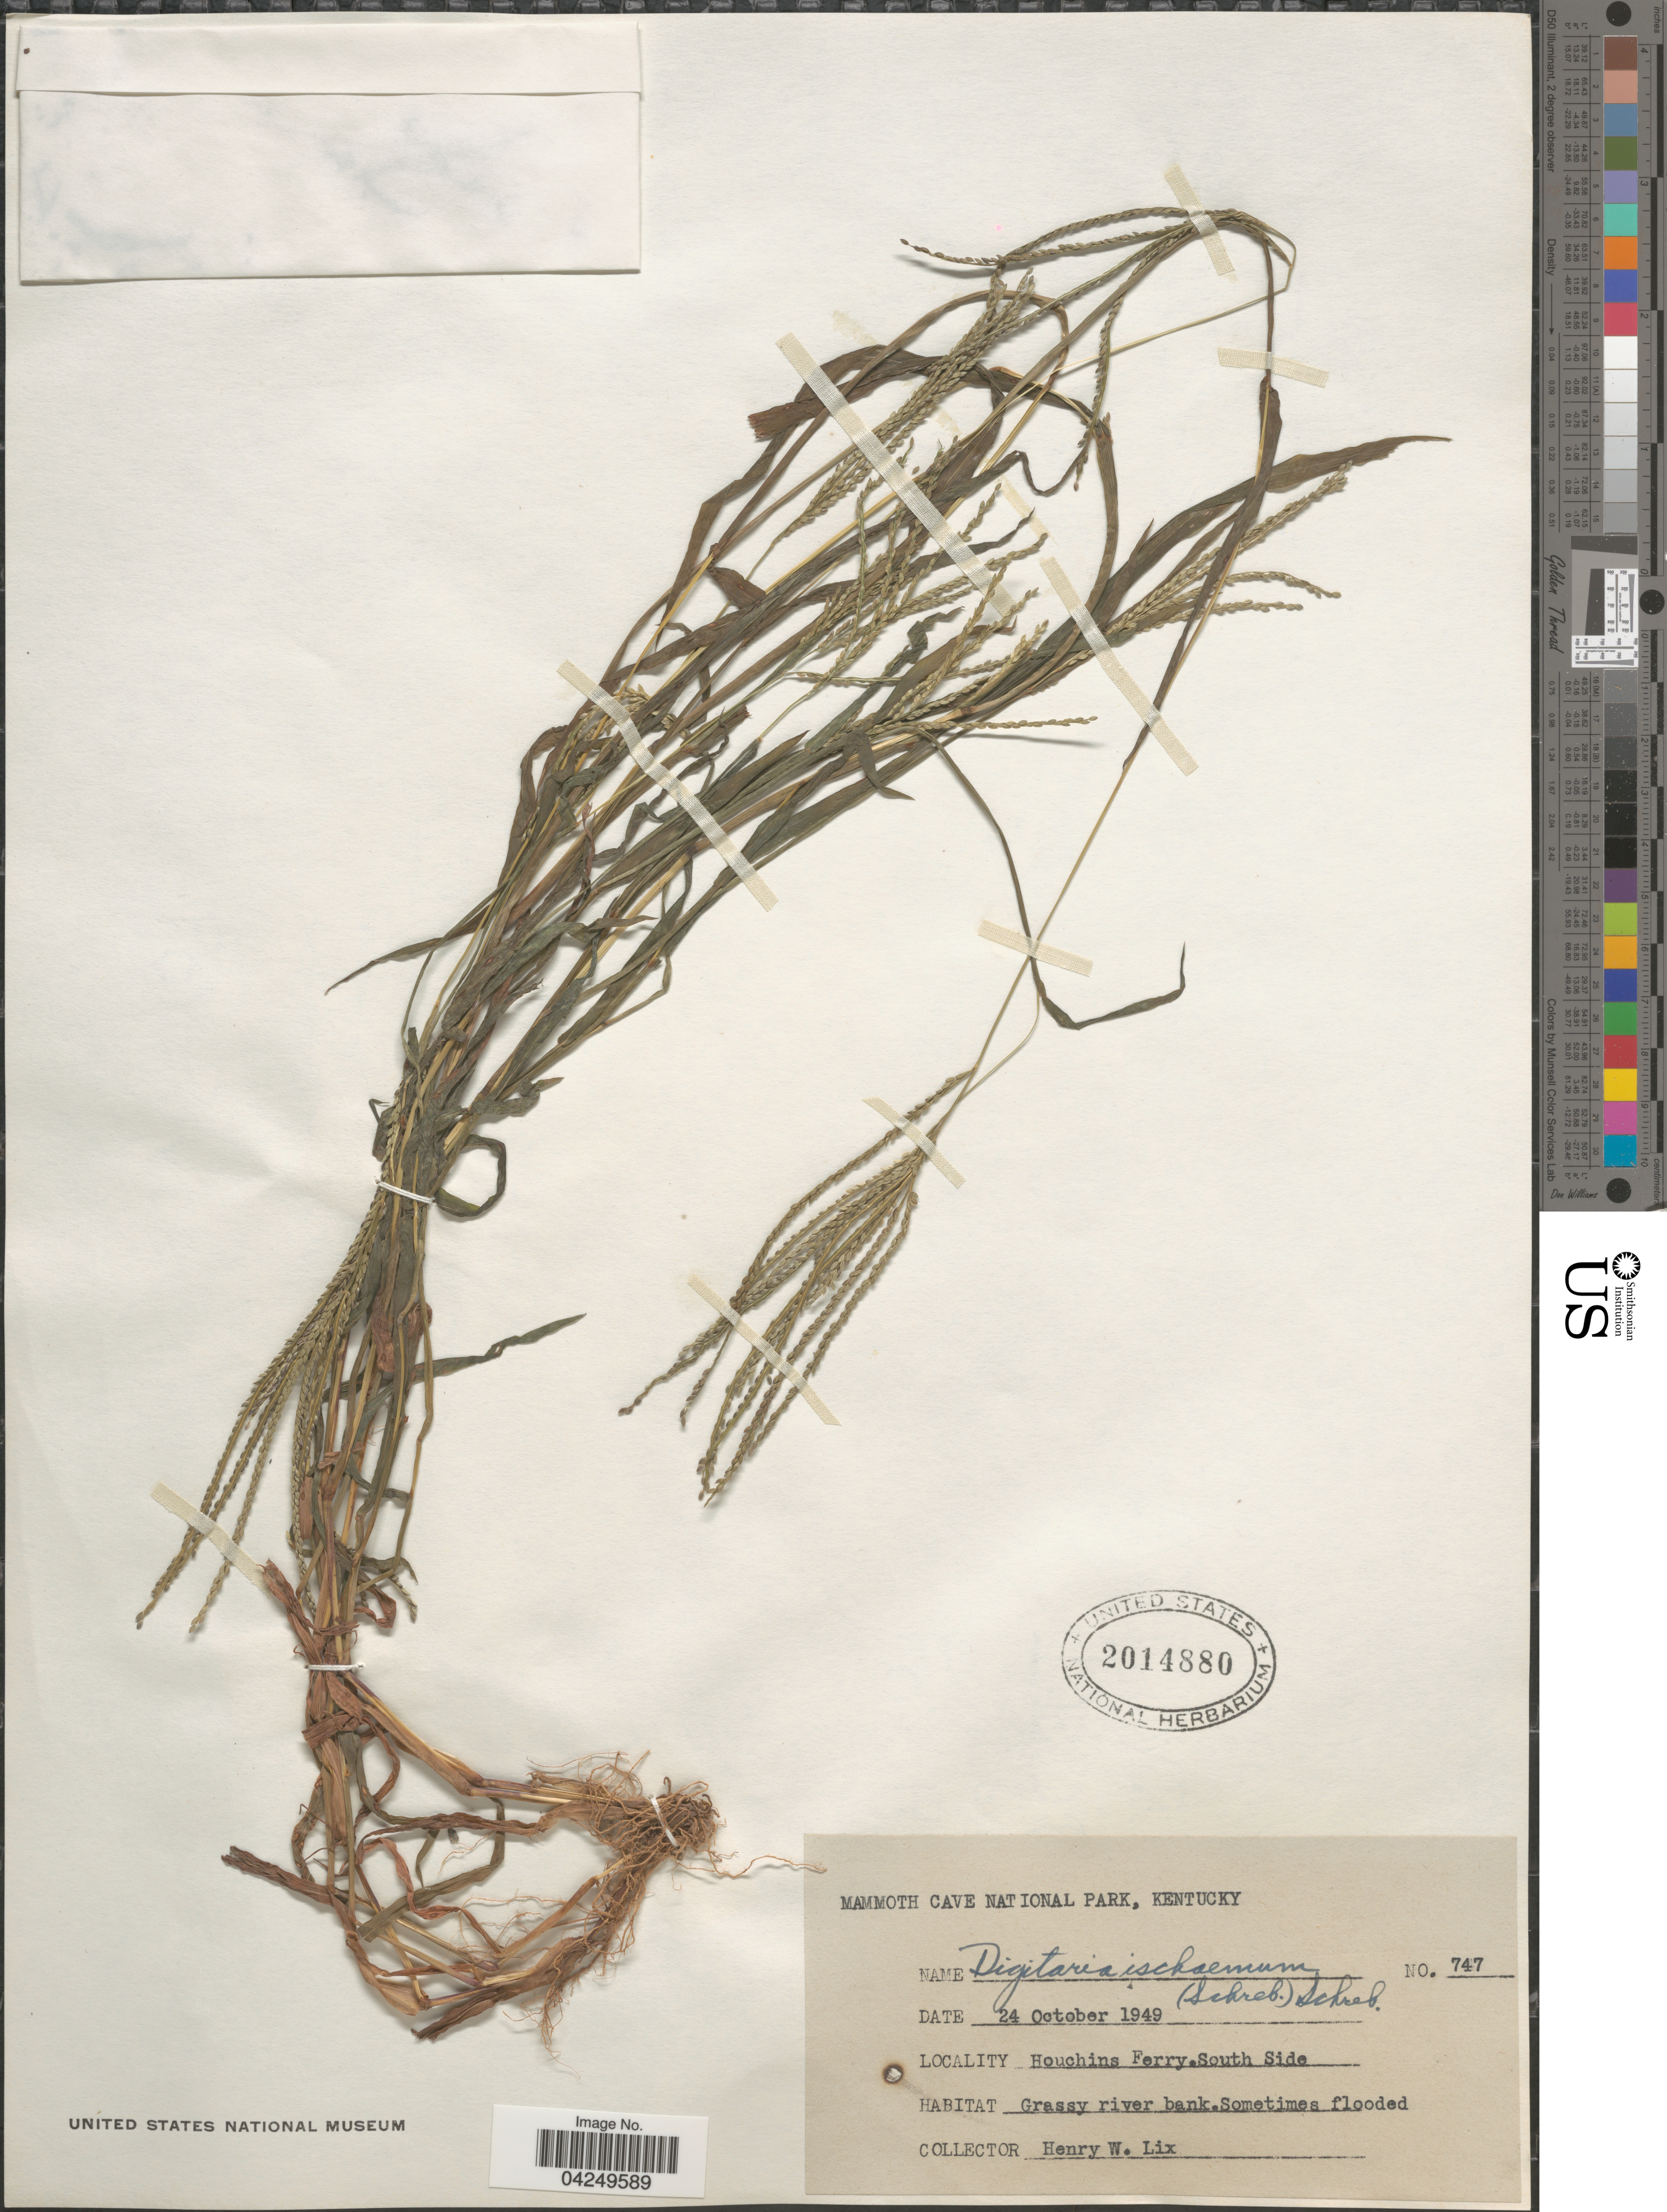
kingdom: Plantae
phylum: Tracheophyta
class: Liliopsida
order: Poales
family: Poaceae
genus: Digitaria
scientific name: Digitaria ischaemum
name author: (Schreber) Schreber ex Muhl.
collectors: H. W. Lix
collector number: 747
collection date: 1949-10-24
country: United States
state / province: Kentucky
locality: Mammoth Cave National Park. Houchins Ferry. South Side.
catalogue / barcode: US 2014880